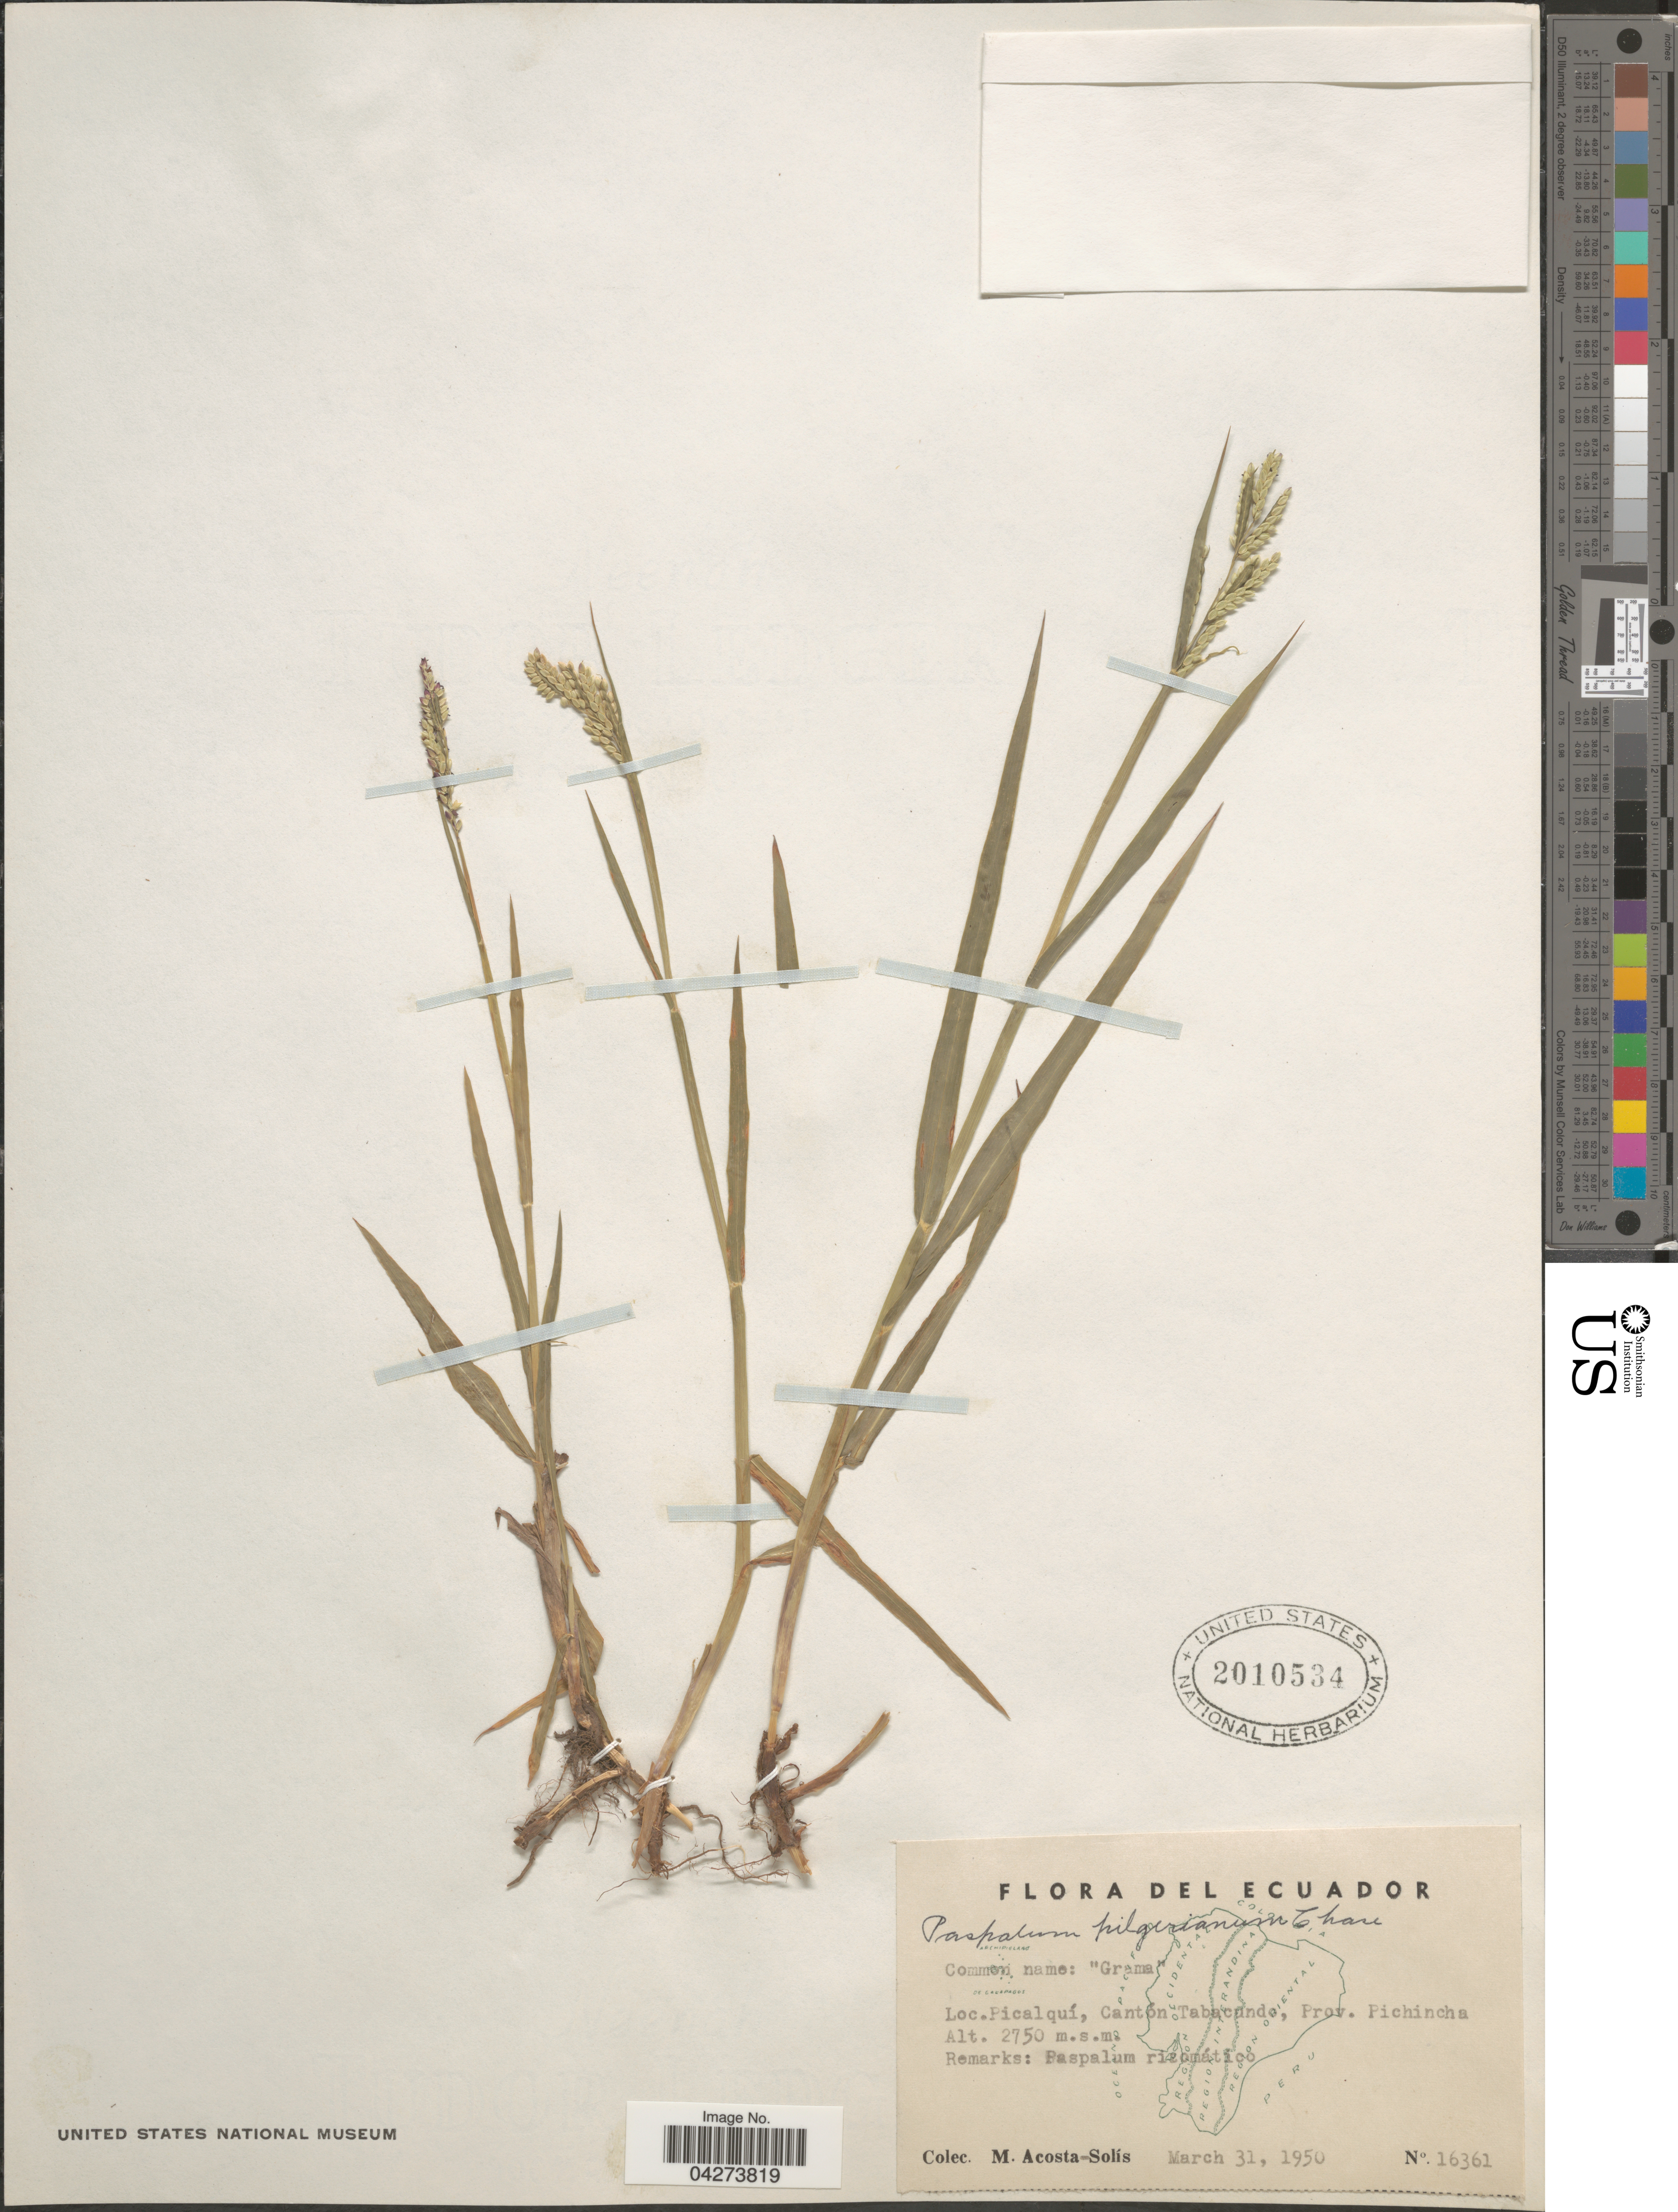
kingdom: Plantae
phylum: Tracheophyta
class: Liliopsida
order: Poales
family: Poaceae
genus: Paspalum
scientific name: Paspalum pilgerianum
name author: Chase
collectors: M. Acosta Solis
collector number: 16361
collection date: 1950-03-31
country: Ecuador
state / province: Pichincha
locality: Picalquí, Cantón Tabacundo, Prov. Pichincha.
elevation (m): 2750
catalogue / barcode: US 2010534